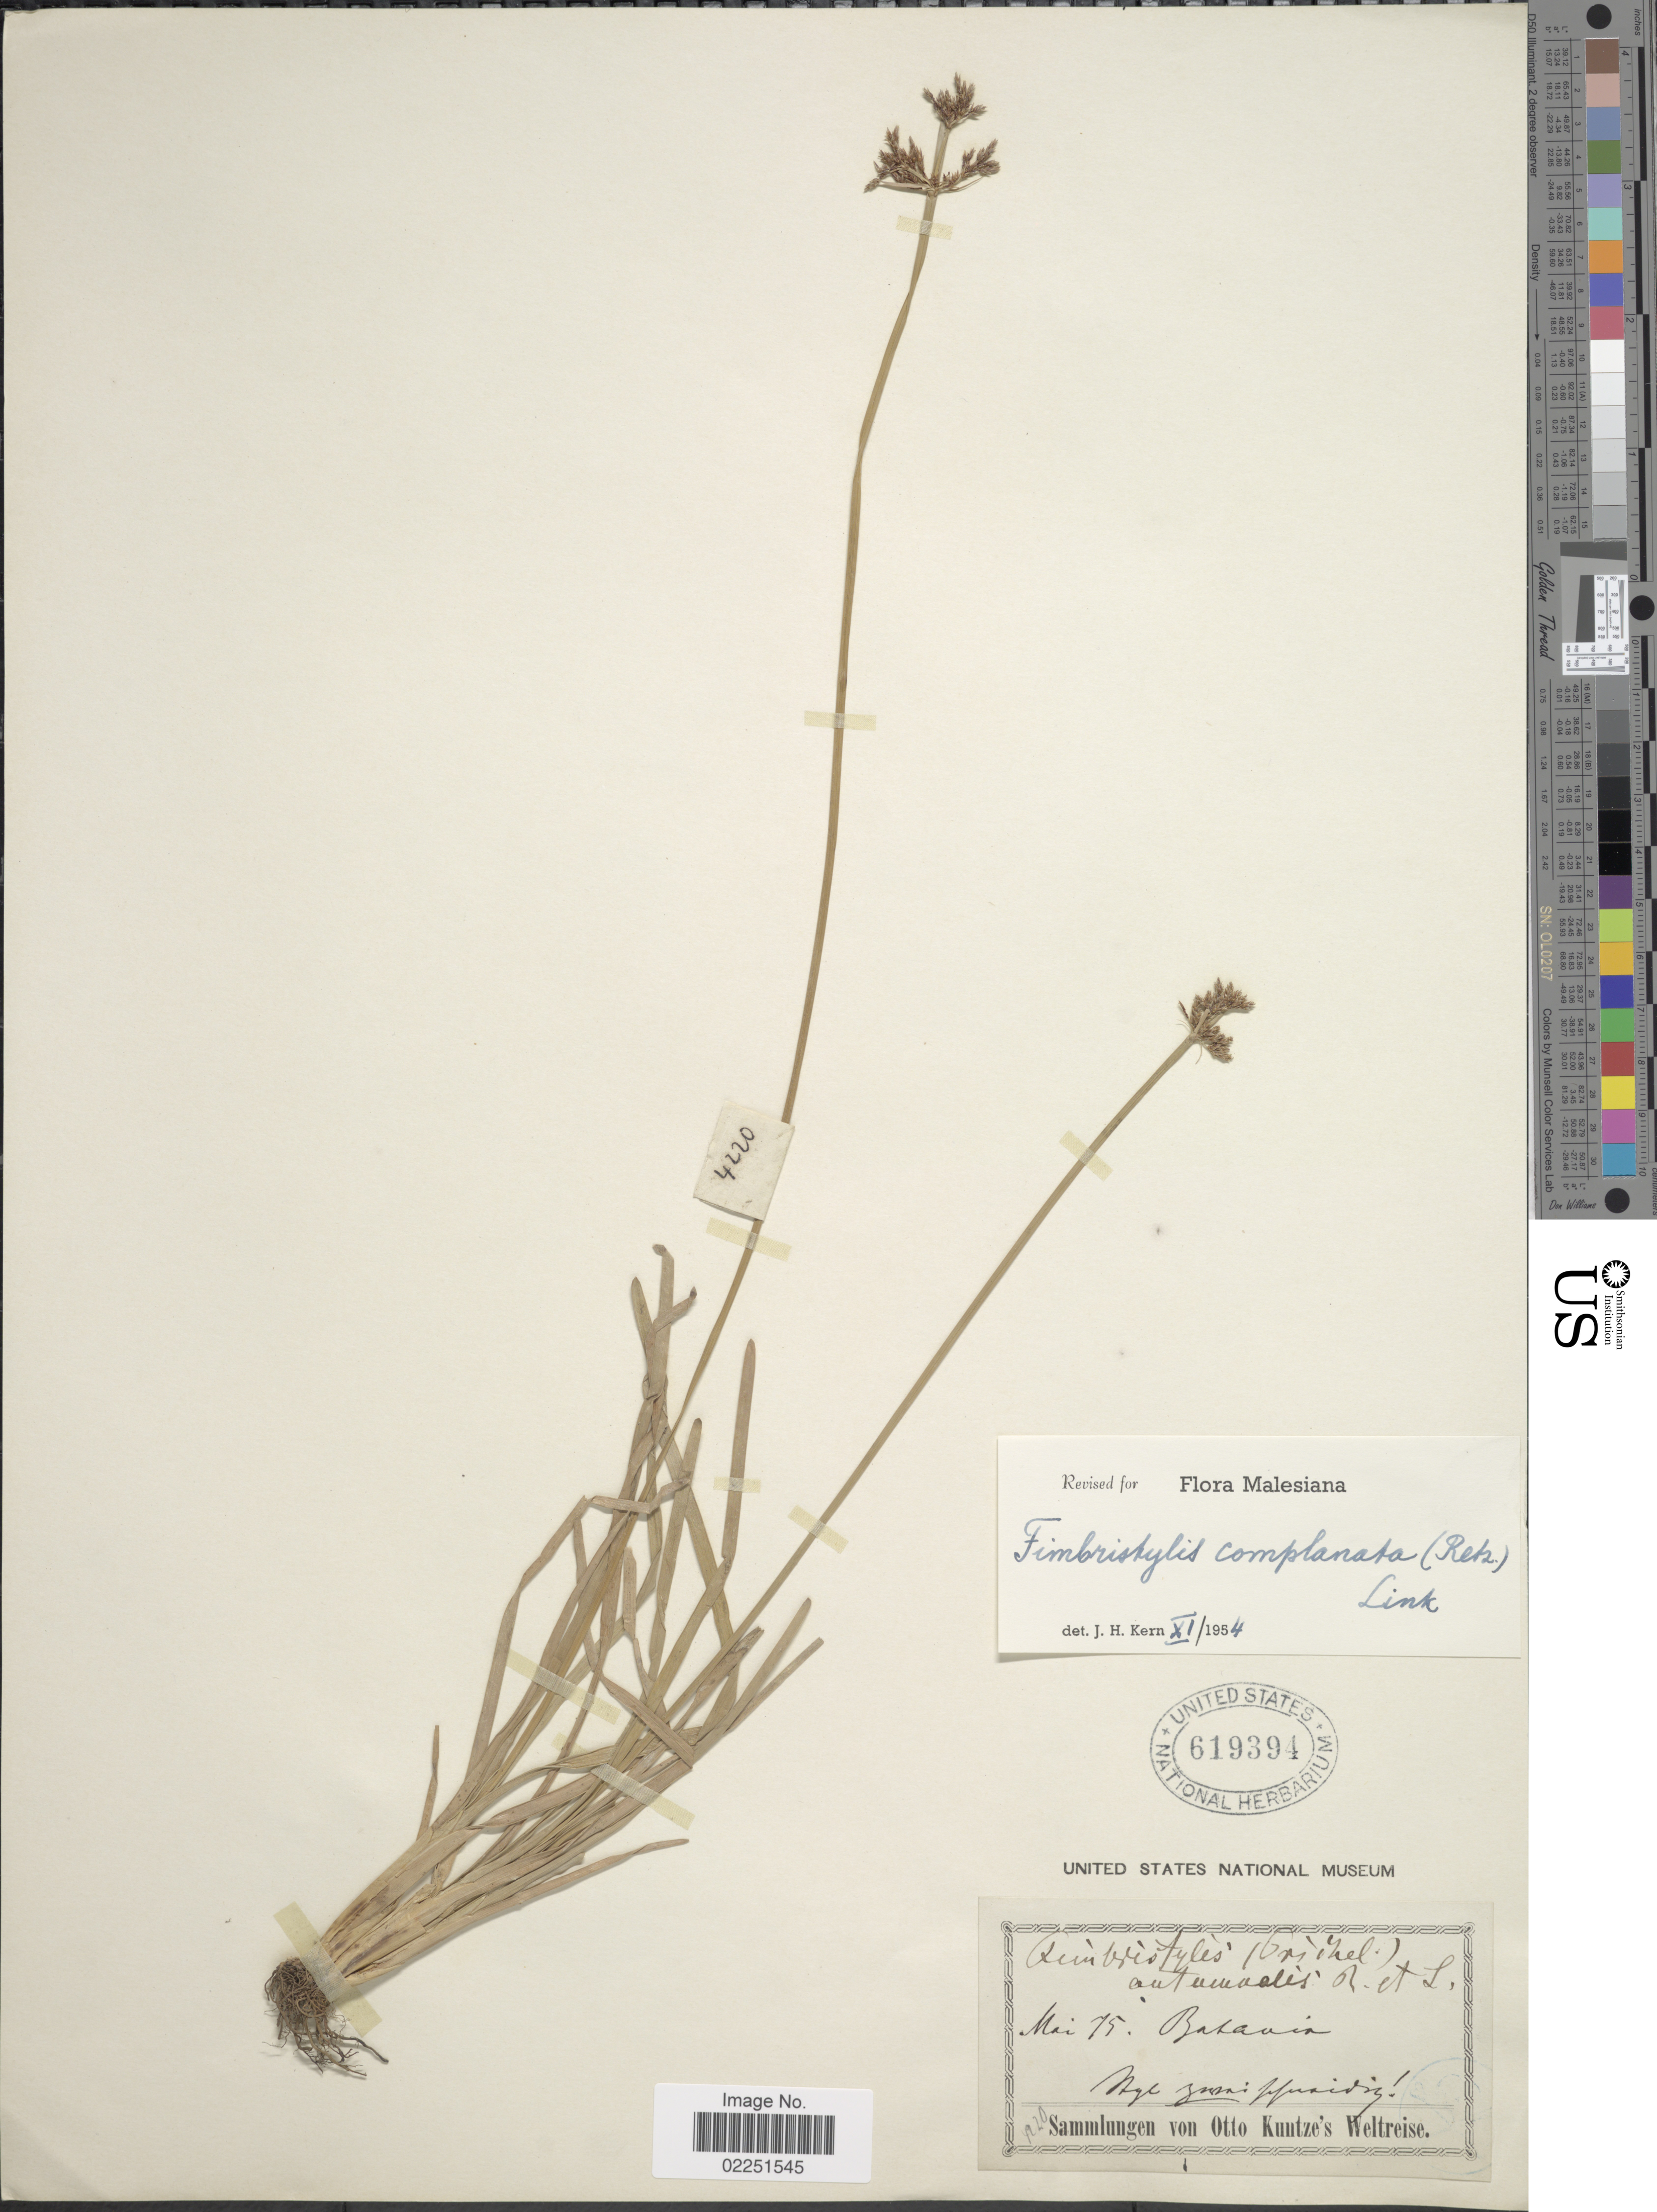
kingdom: Plantae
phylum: Tracheophyta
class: Liliopsida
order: Poales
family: Cyperaceae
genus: Fimbristylis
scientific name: Fimbristylis complanata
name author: (Retz.) Link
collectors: C.E.O. Kuntze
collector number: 4920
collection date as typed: Transcribed d/m/y: /5/75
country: Indonesia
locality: Batavia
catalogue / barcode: US 619394